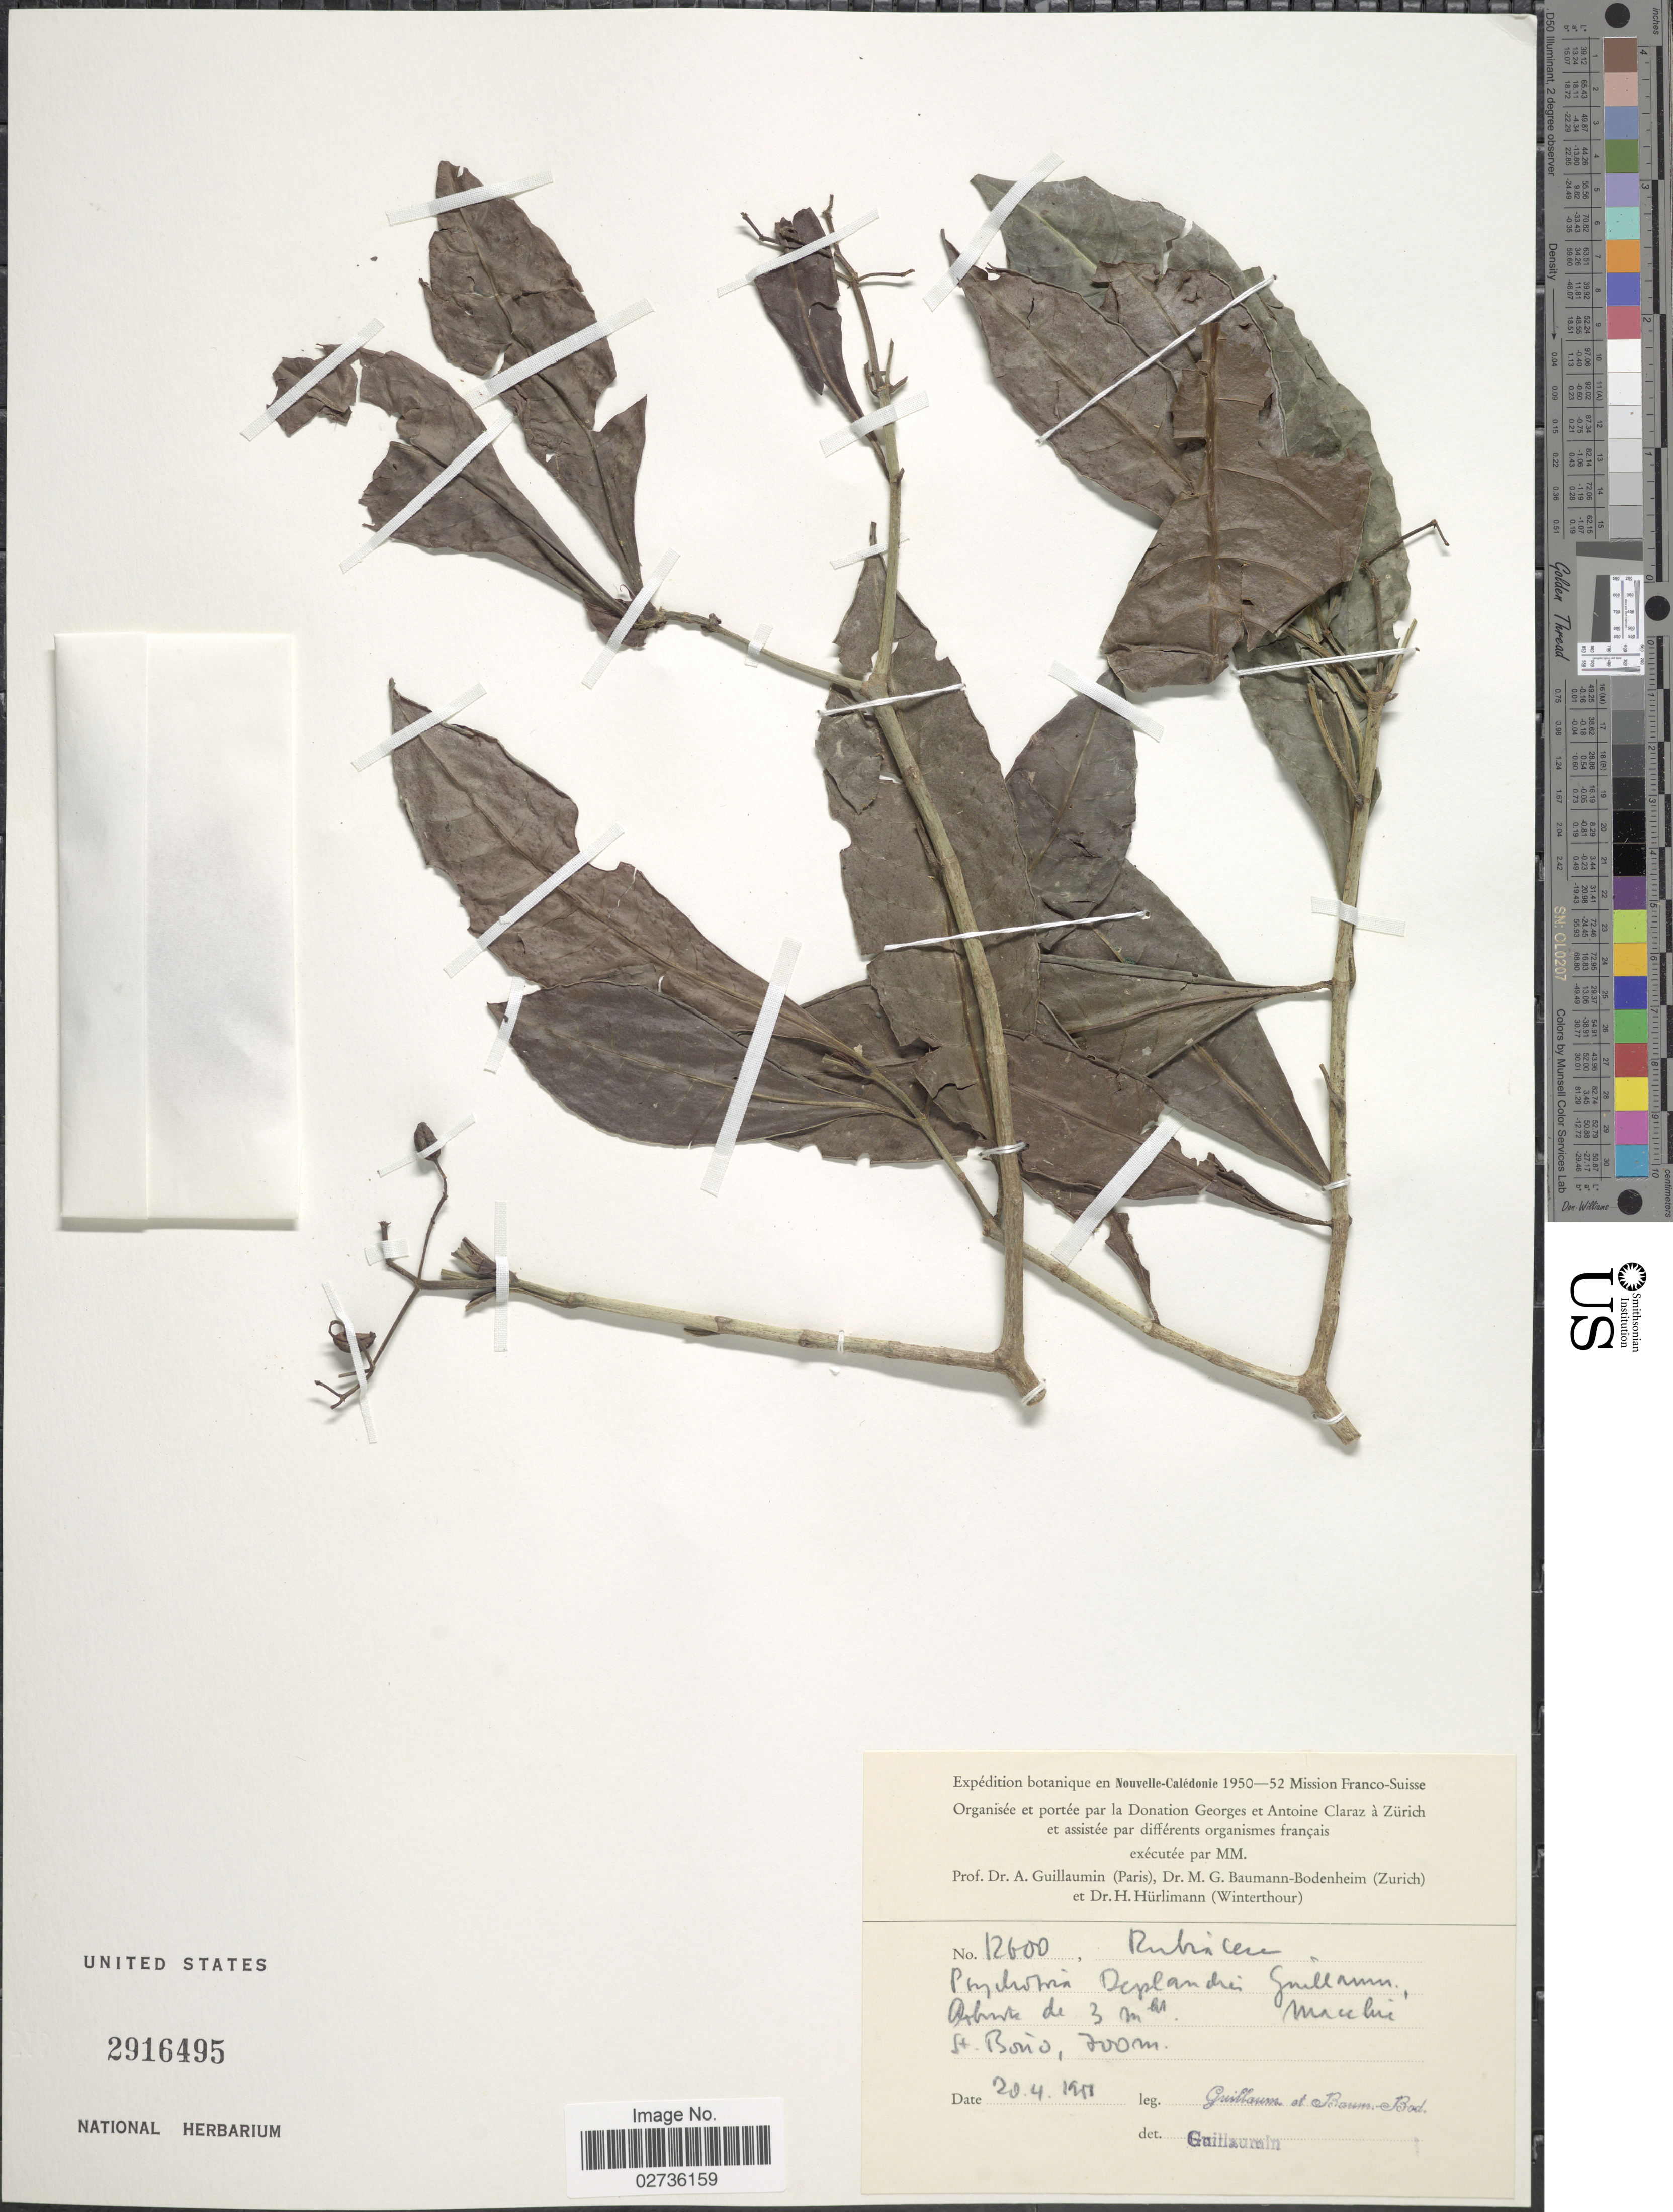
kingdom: Plantae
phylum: Tracheophyta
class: Magnoliopsida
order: Gentianales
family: Rubiaceae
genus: Psychotria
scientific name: Psychotria deplanchei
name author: (Beauvis.) Guillaumin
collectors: A. Guillaumin & M. G. Baumann-Bodenheim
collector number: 12600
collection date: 1951-05-28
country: New Caledonia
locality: Nouvelle Caledonie. St. Borio. [interpreted]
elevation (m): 700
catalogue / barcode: US 2916495